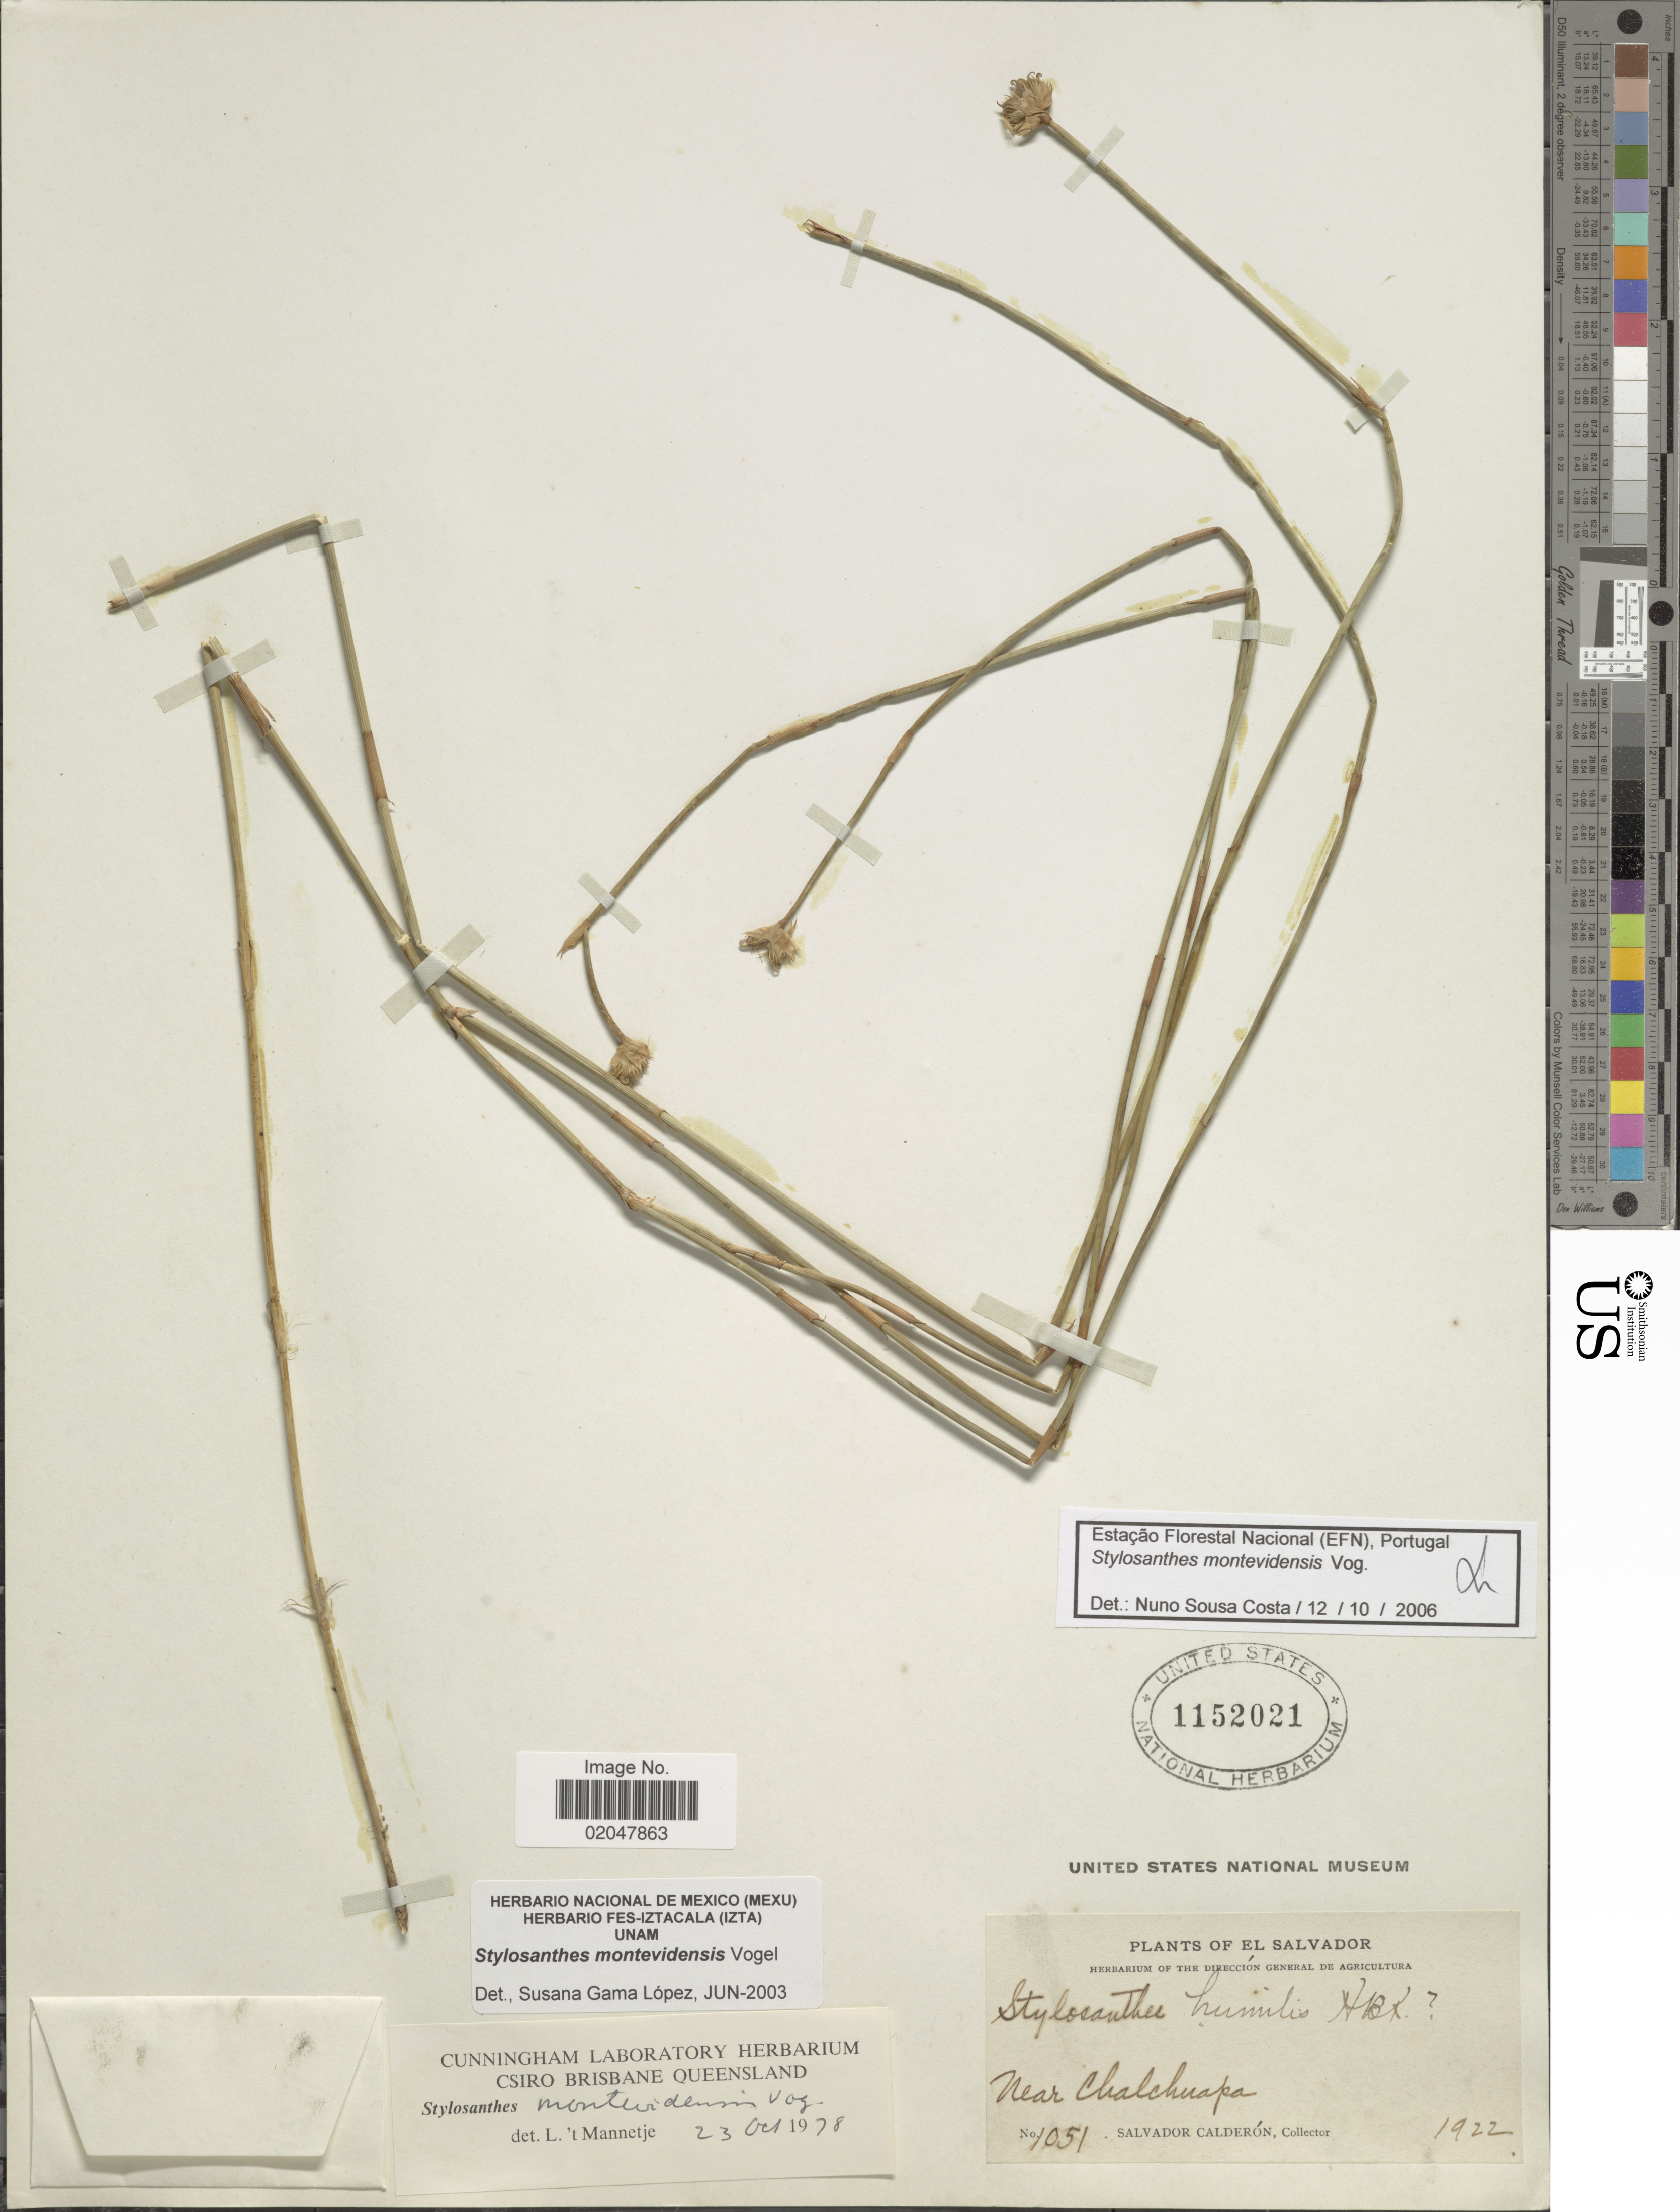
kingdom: Plantae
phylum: Tracheophyta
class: Magnoliopsida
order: Fabales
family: Fabaceae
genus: Stylosanthes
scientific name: Stylosanthes montevidensis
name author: Vogel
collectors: S. Calderón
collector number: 1051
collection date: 1922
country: El Salvador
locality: Near Chalchuapa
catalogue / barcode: US 1152021